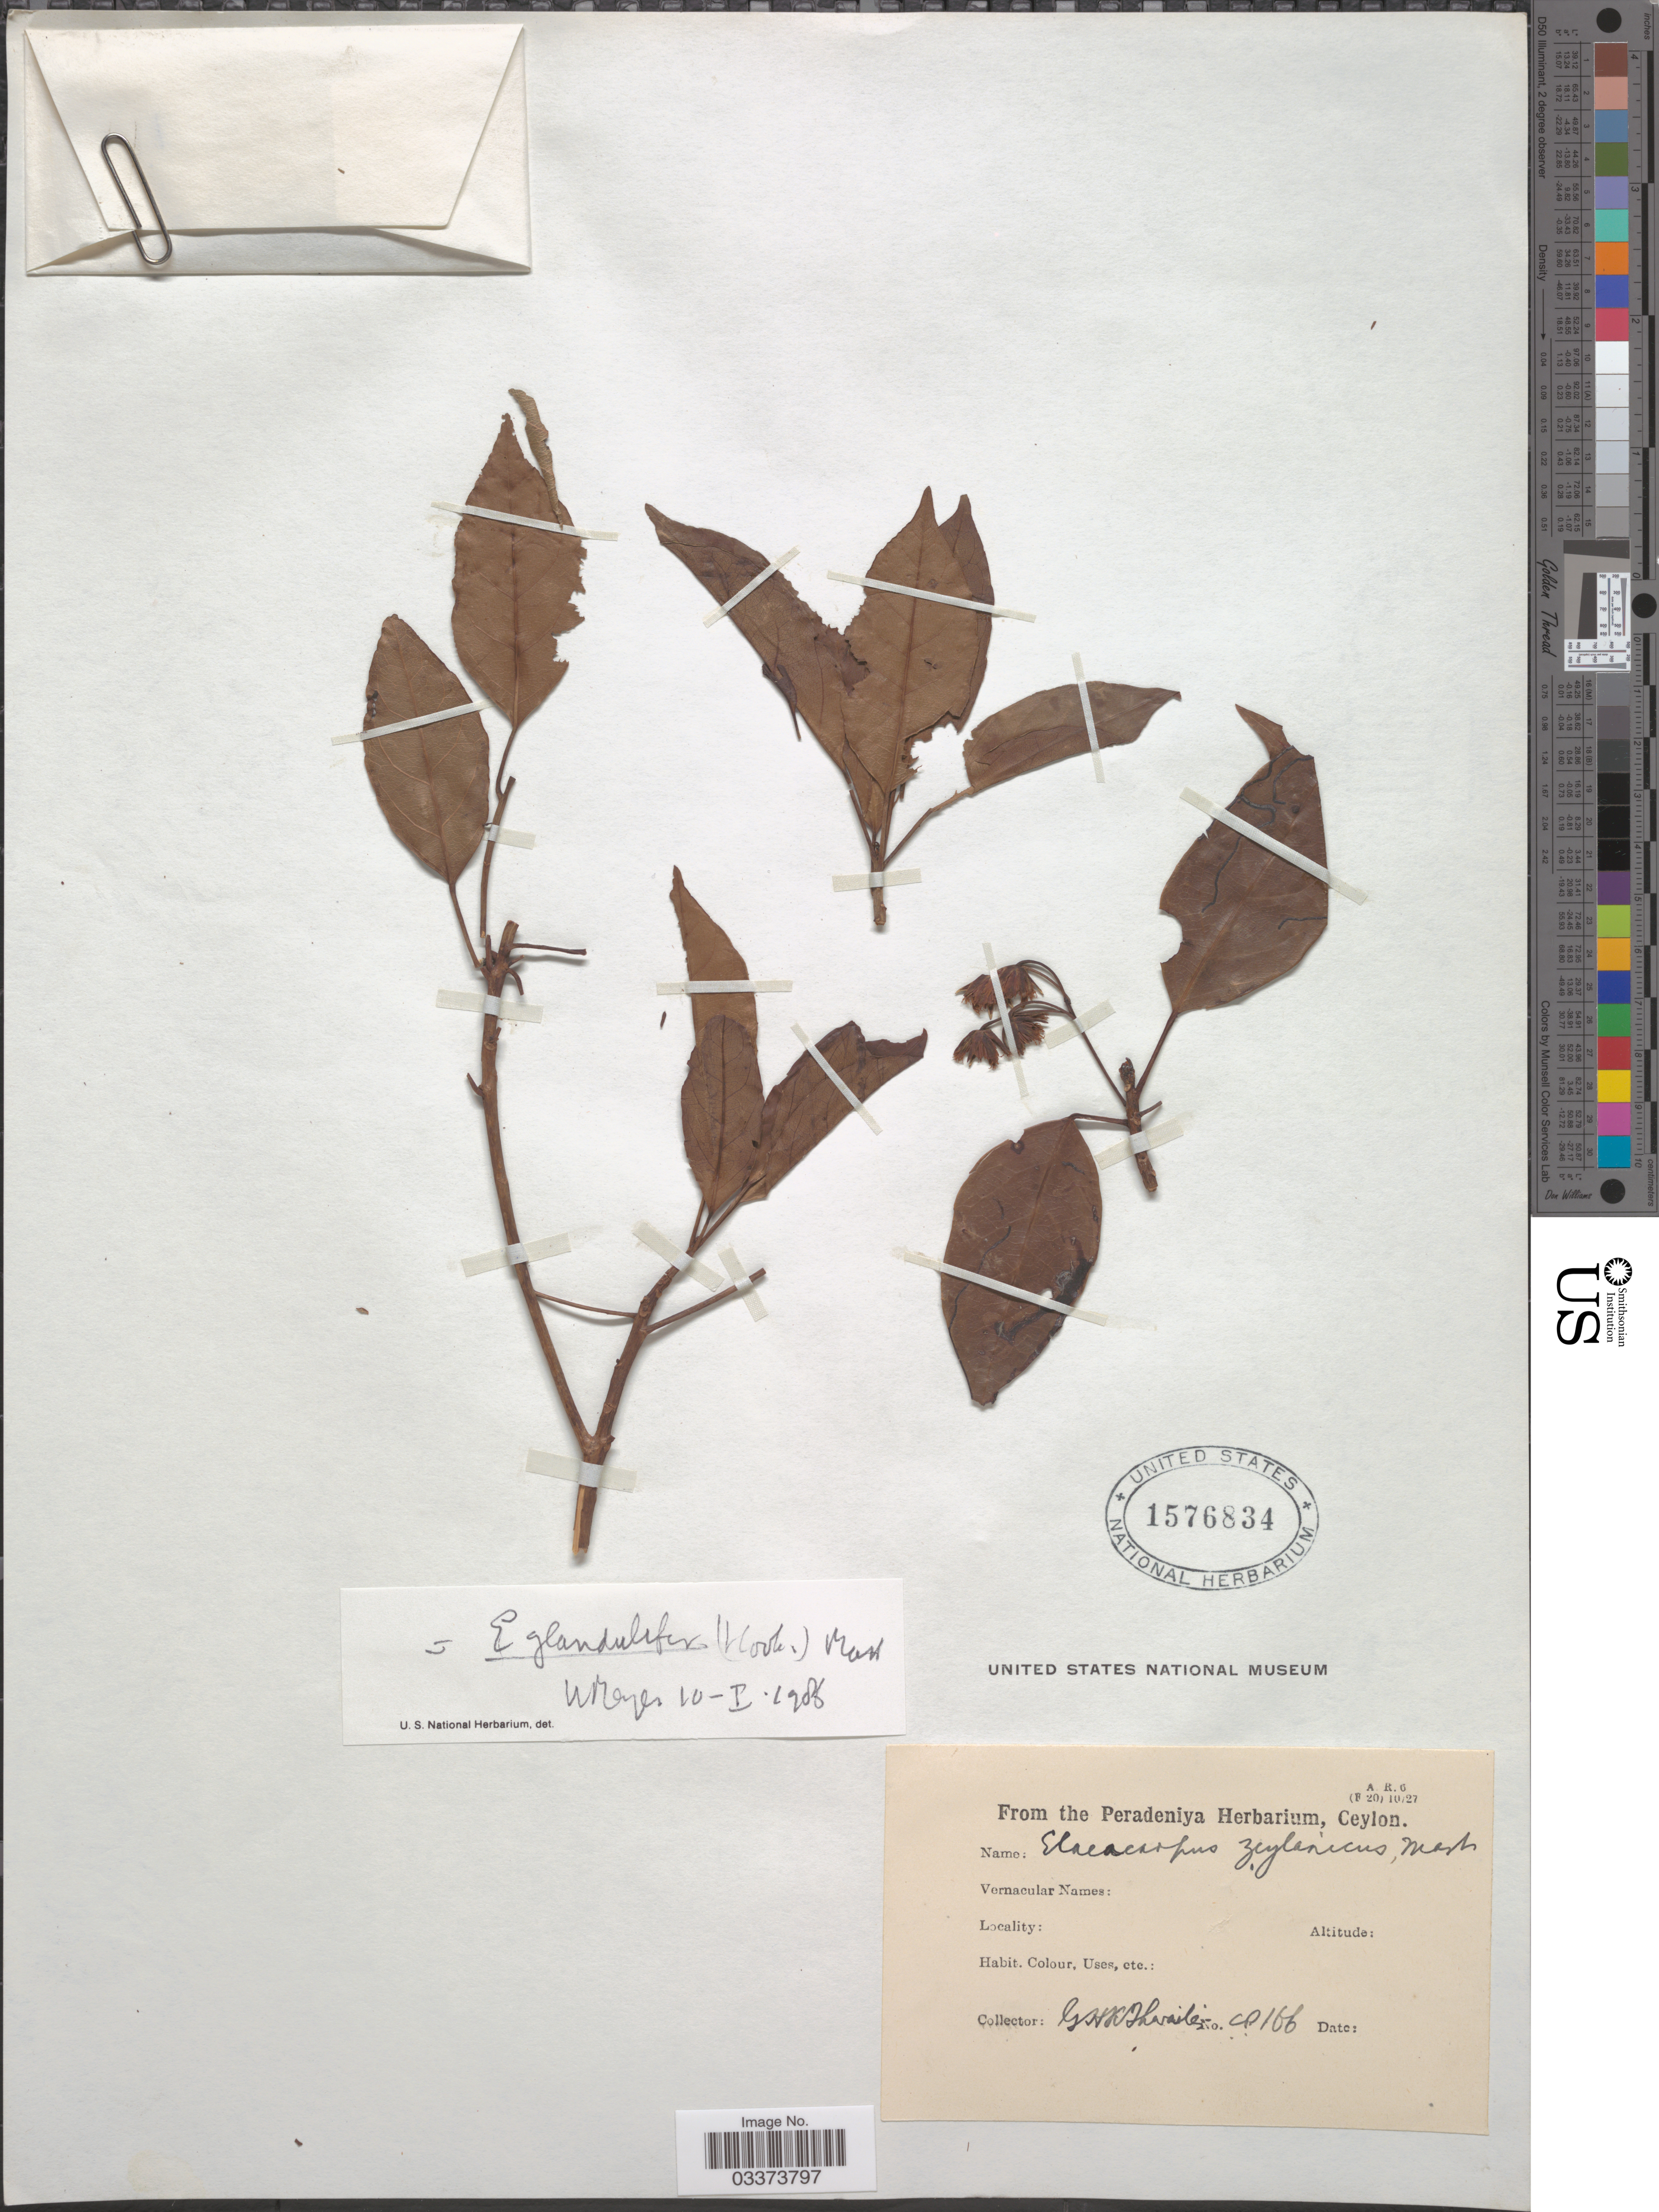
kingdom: Plantae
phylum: Tracheophyta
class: Magnoliopsida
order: Oxalidales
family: Elaeocarpaceae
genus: Elaeocarpus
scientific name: Elaeocarpus glandulifer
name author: (Hook. ex Wight) Mast.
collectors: G. H. K. Thwaites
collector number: CP166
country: Sri Lanka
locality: Ceylon.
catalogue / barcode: US 1576834